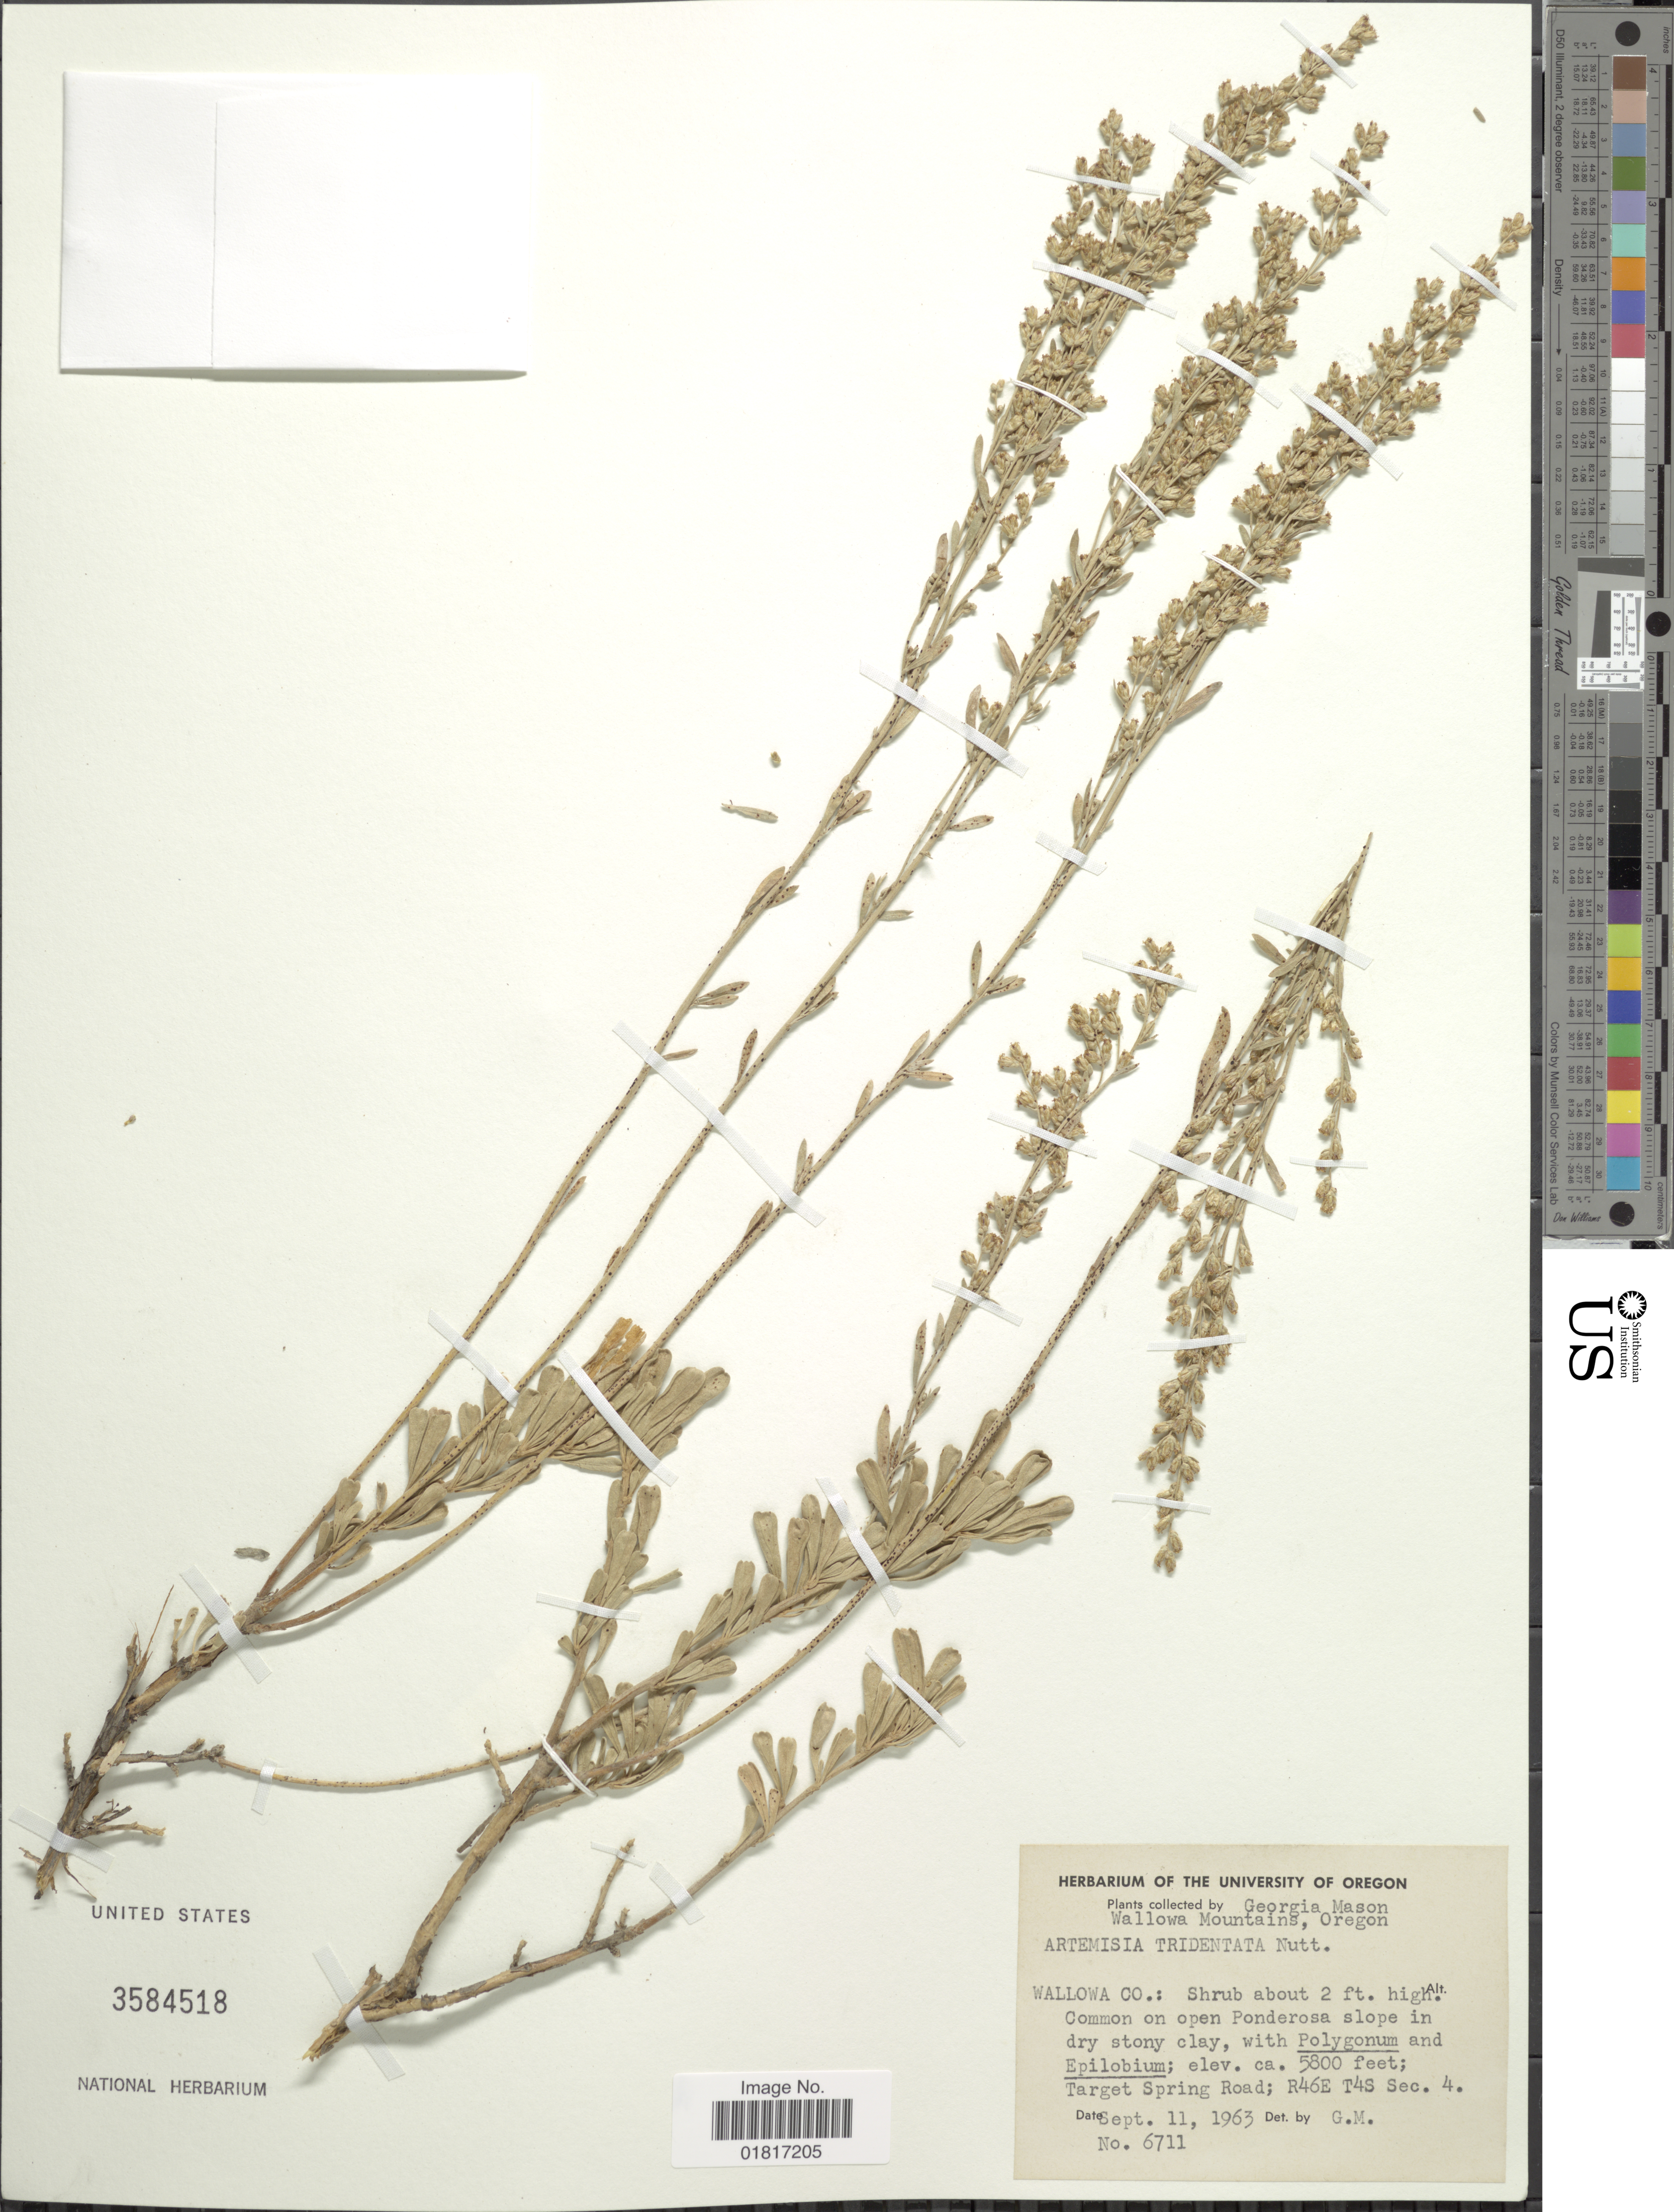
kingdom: Plantae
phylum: Tracheophyta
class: Magnoliopsida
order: Asterales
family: Asteraceae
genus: Artemisia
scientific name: Artemisia tridentata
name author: Nutt.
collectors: G. Mason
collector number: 6711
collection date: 1963-09-11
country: United States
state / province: Oregon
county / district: Wallowa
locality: Wallowa Mountains, Wallowa Co: Common on open Ponderosa slope in dry stony clay, Target Spring Road; R46E T4S Sec. 4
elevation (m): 1768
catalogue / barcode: US 3584518